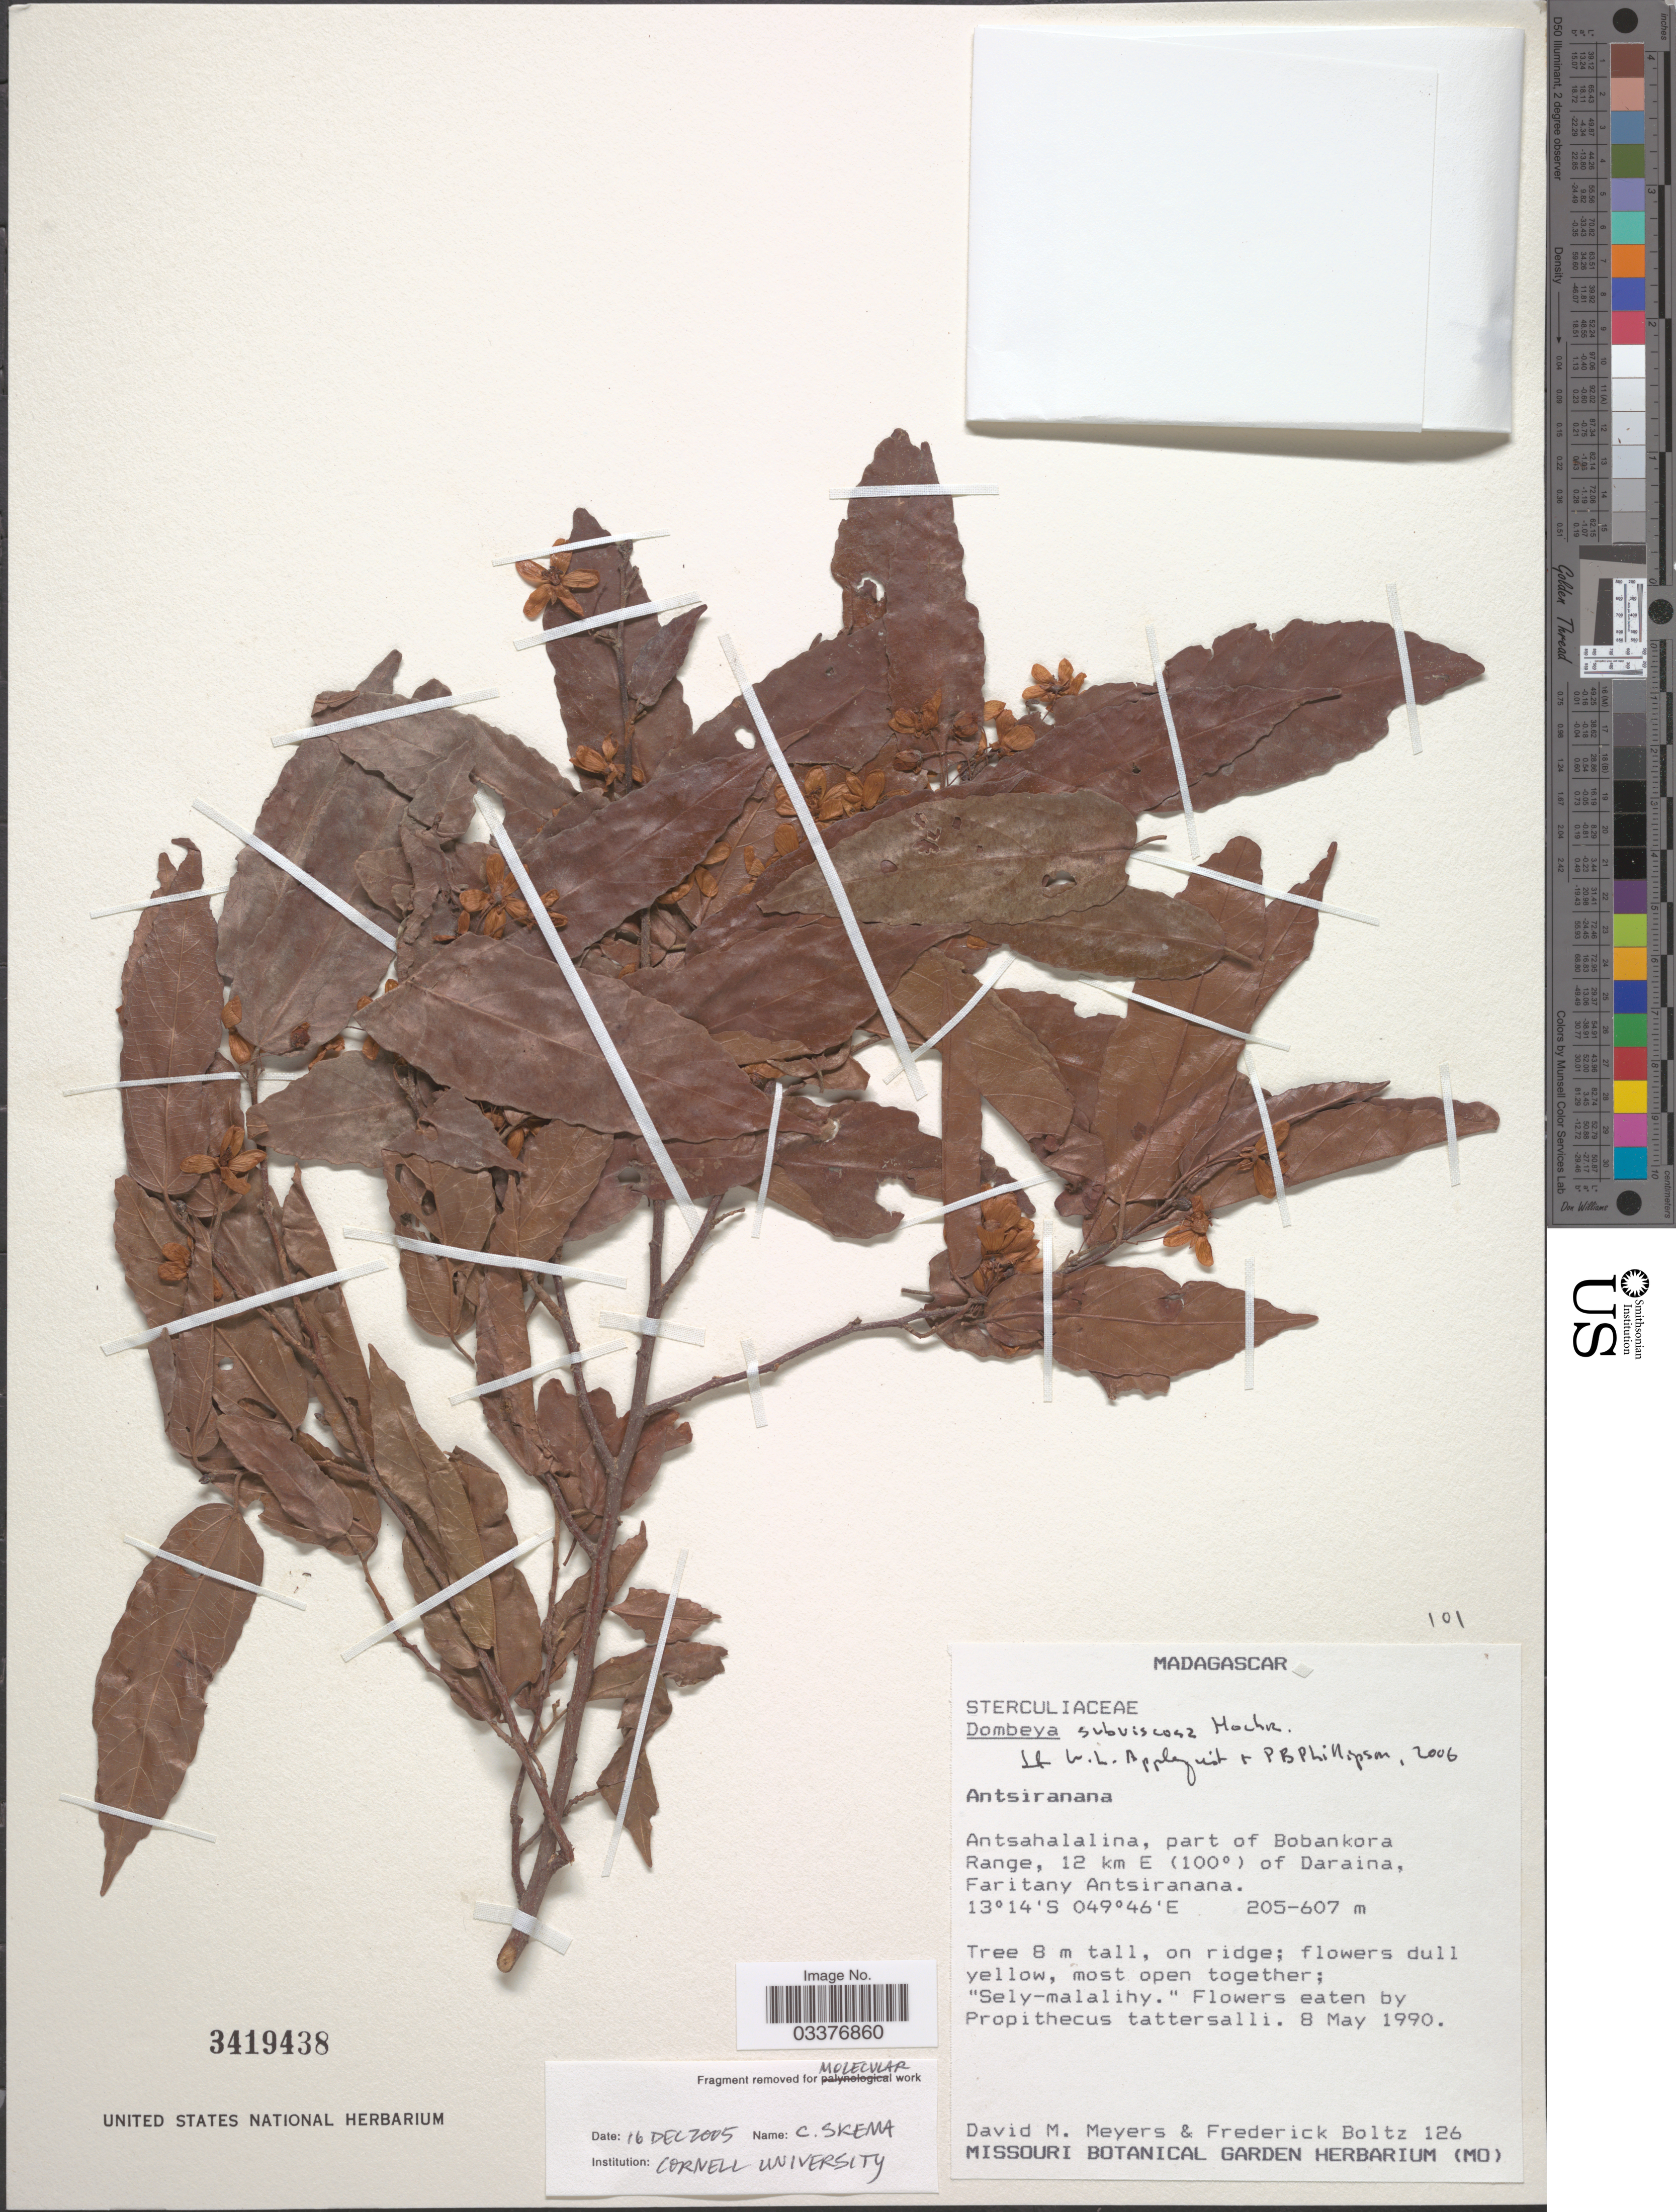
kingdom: Plantae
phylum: Tracheophyta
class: Magnoliopsida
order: Malvales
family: Malvaceae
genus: Dombeya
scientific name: Dombeya subviscosa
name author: Hochr.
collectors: D. M. Meyers & F. Boltz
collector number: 126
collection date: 1990-05-08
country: Madagascar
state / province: Sava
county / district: Vohémar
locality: Antsahalalina, part of Bobankora Range, 12 km E (100°) of Daraina, Faritany Antsiranana.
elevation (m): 205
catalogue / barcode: US 3419438